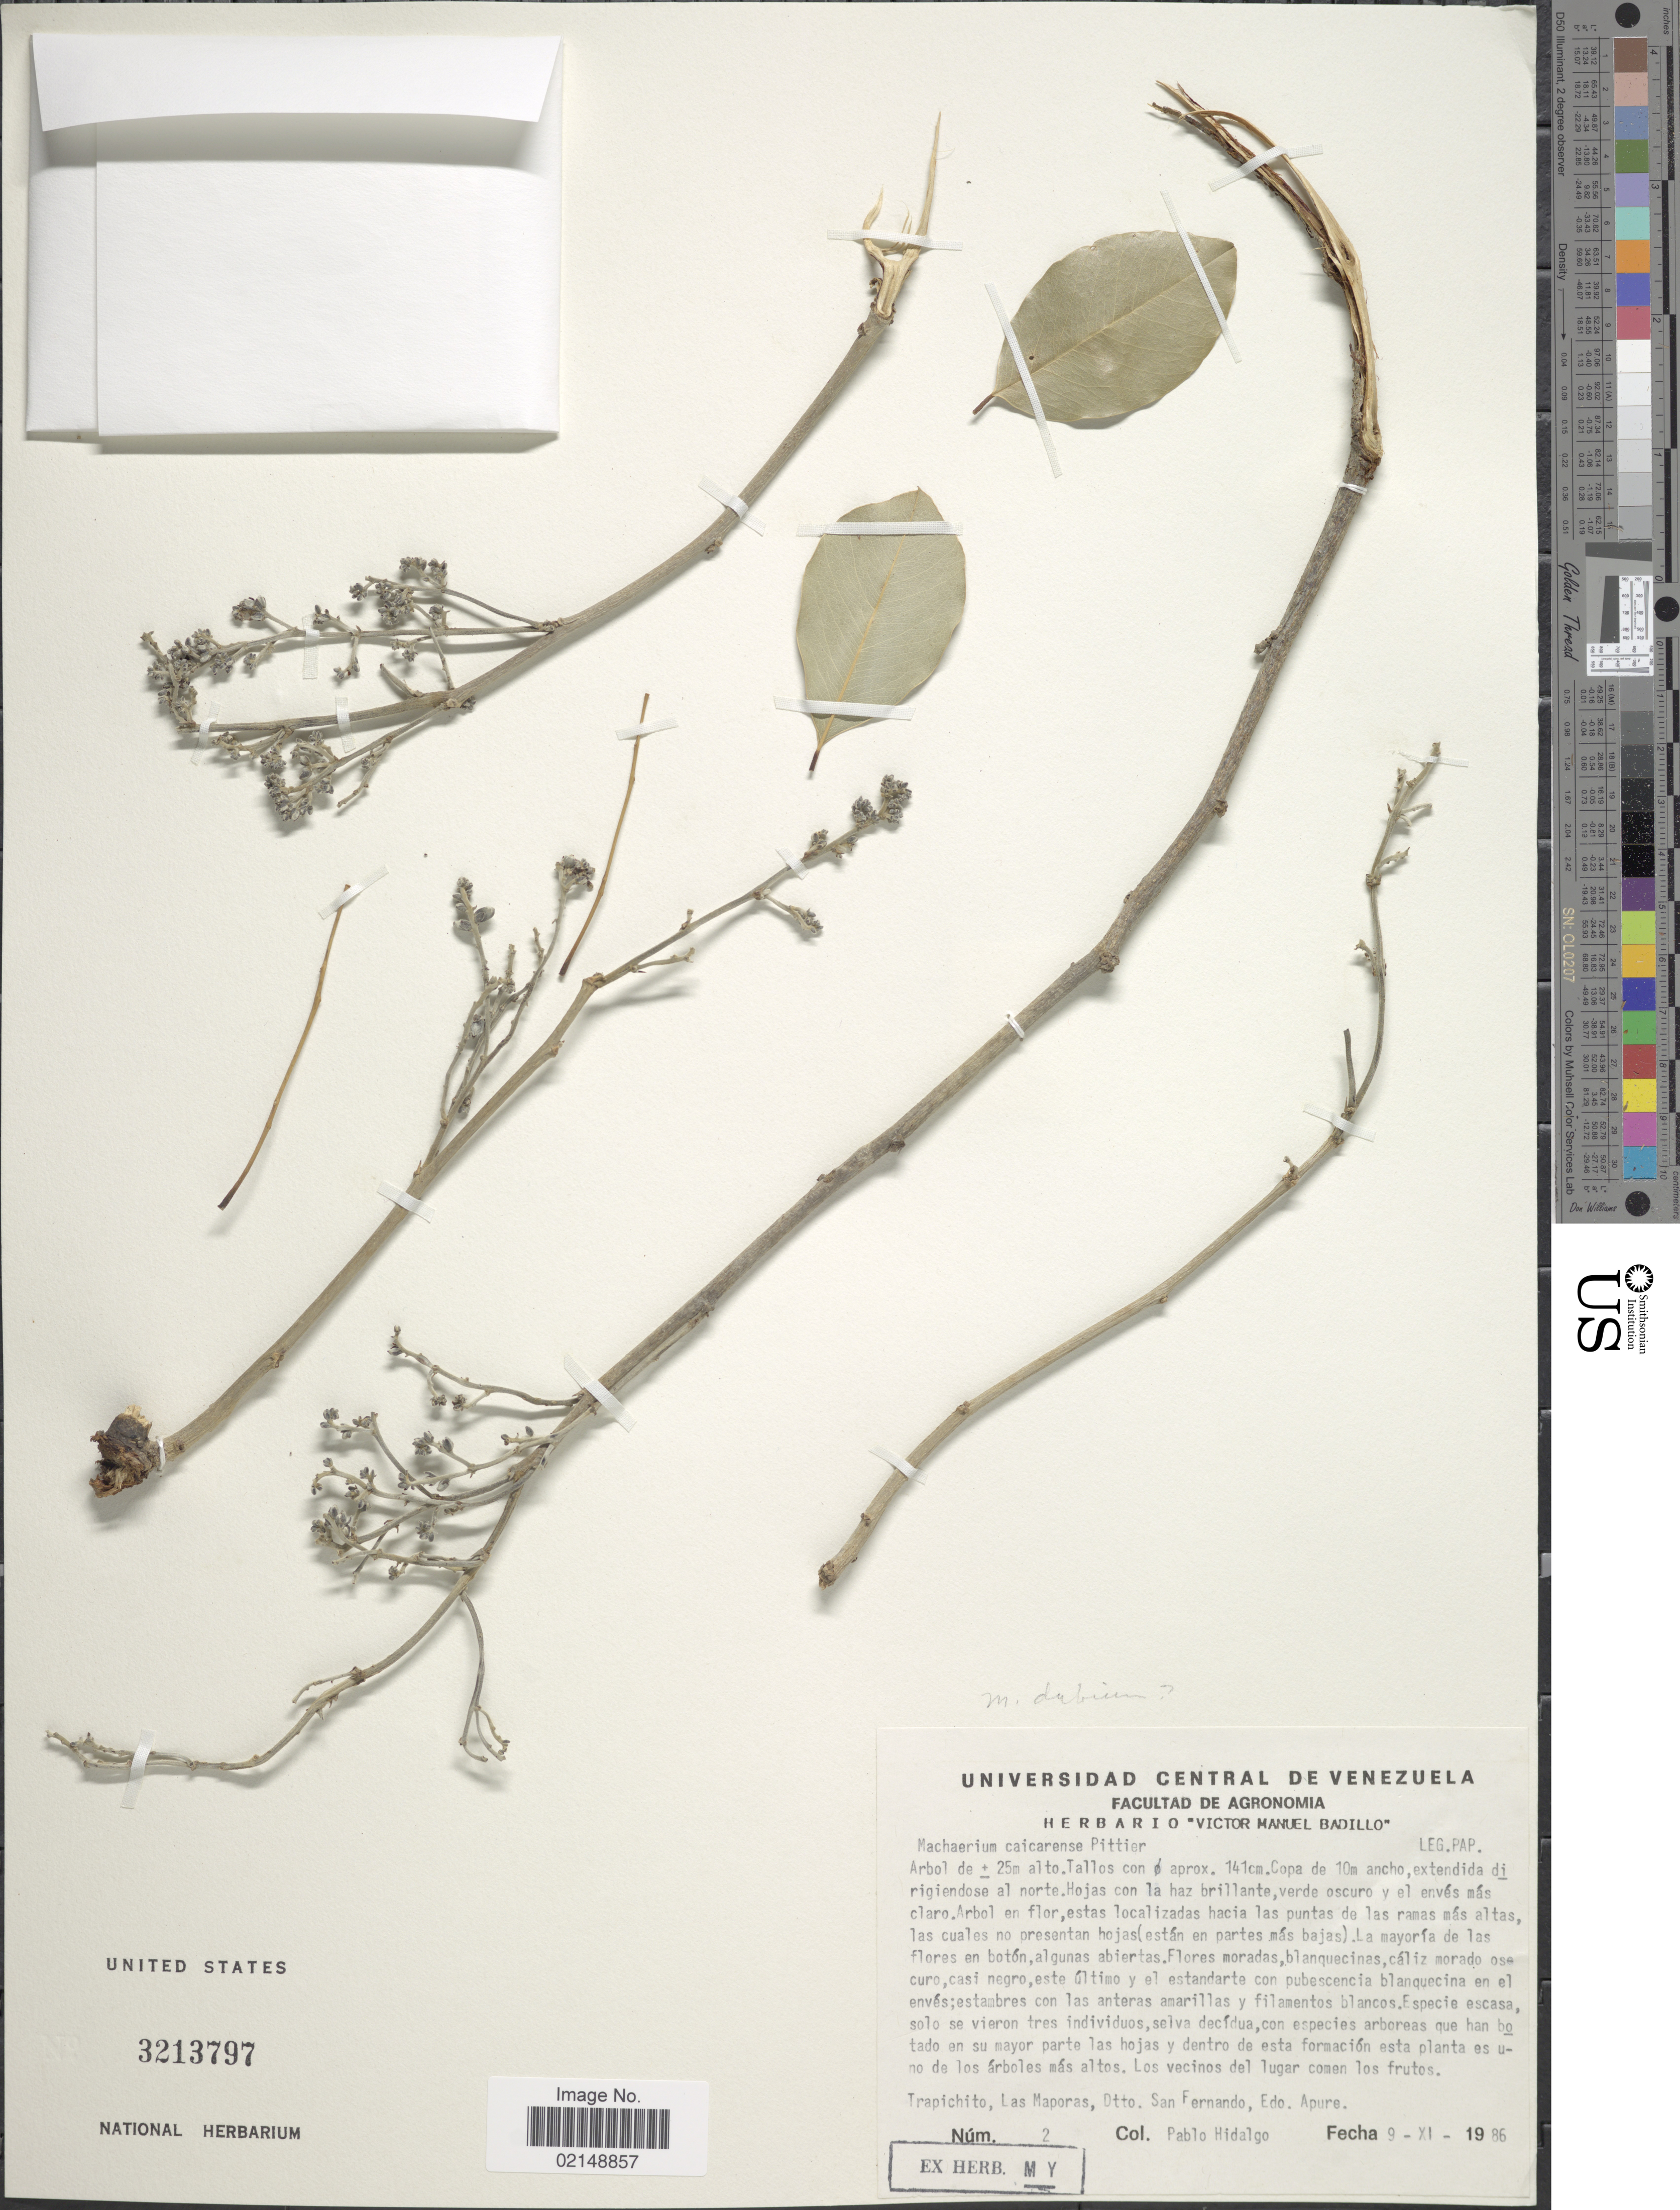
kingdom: Plantae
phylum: Tracheophyta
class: Magnoliopsida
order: Fabales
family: Fabaceae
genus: Machaerium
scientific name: Machaerium dubium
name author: (Kunth) Rudd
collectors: P. Hidalgo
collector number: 2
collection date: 1986-11-09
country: Venezuela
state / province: Apure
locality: Trapichito, Las Maporas, Dtto. San Fernando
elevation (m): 25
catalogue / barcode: US 3213797